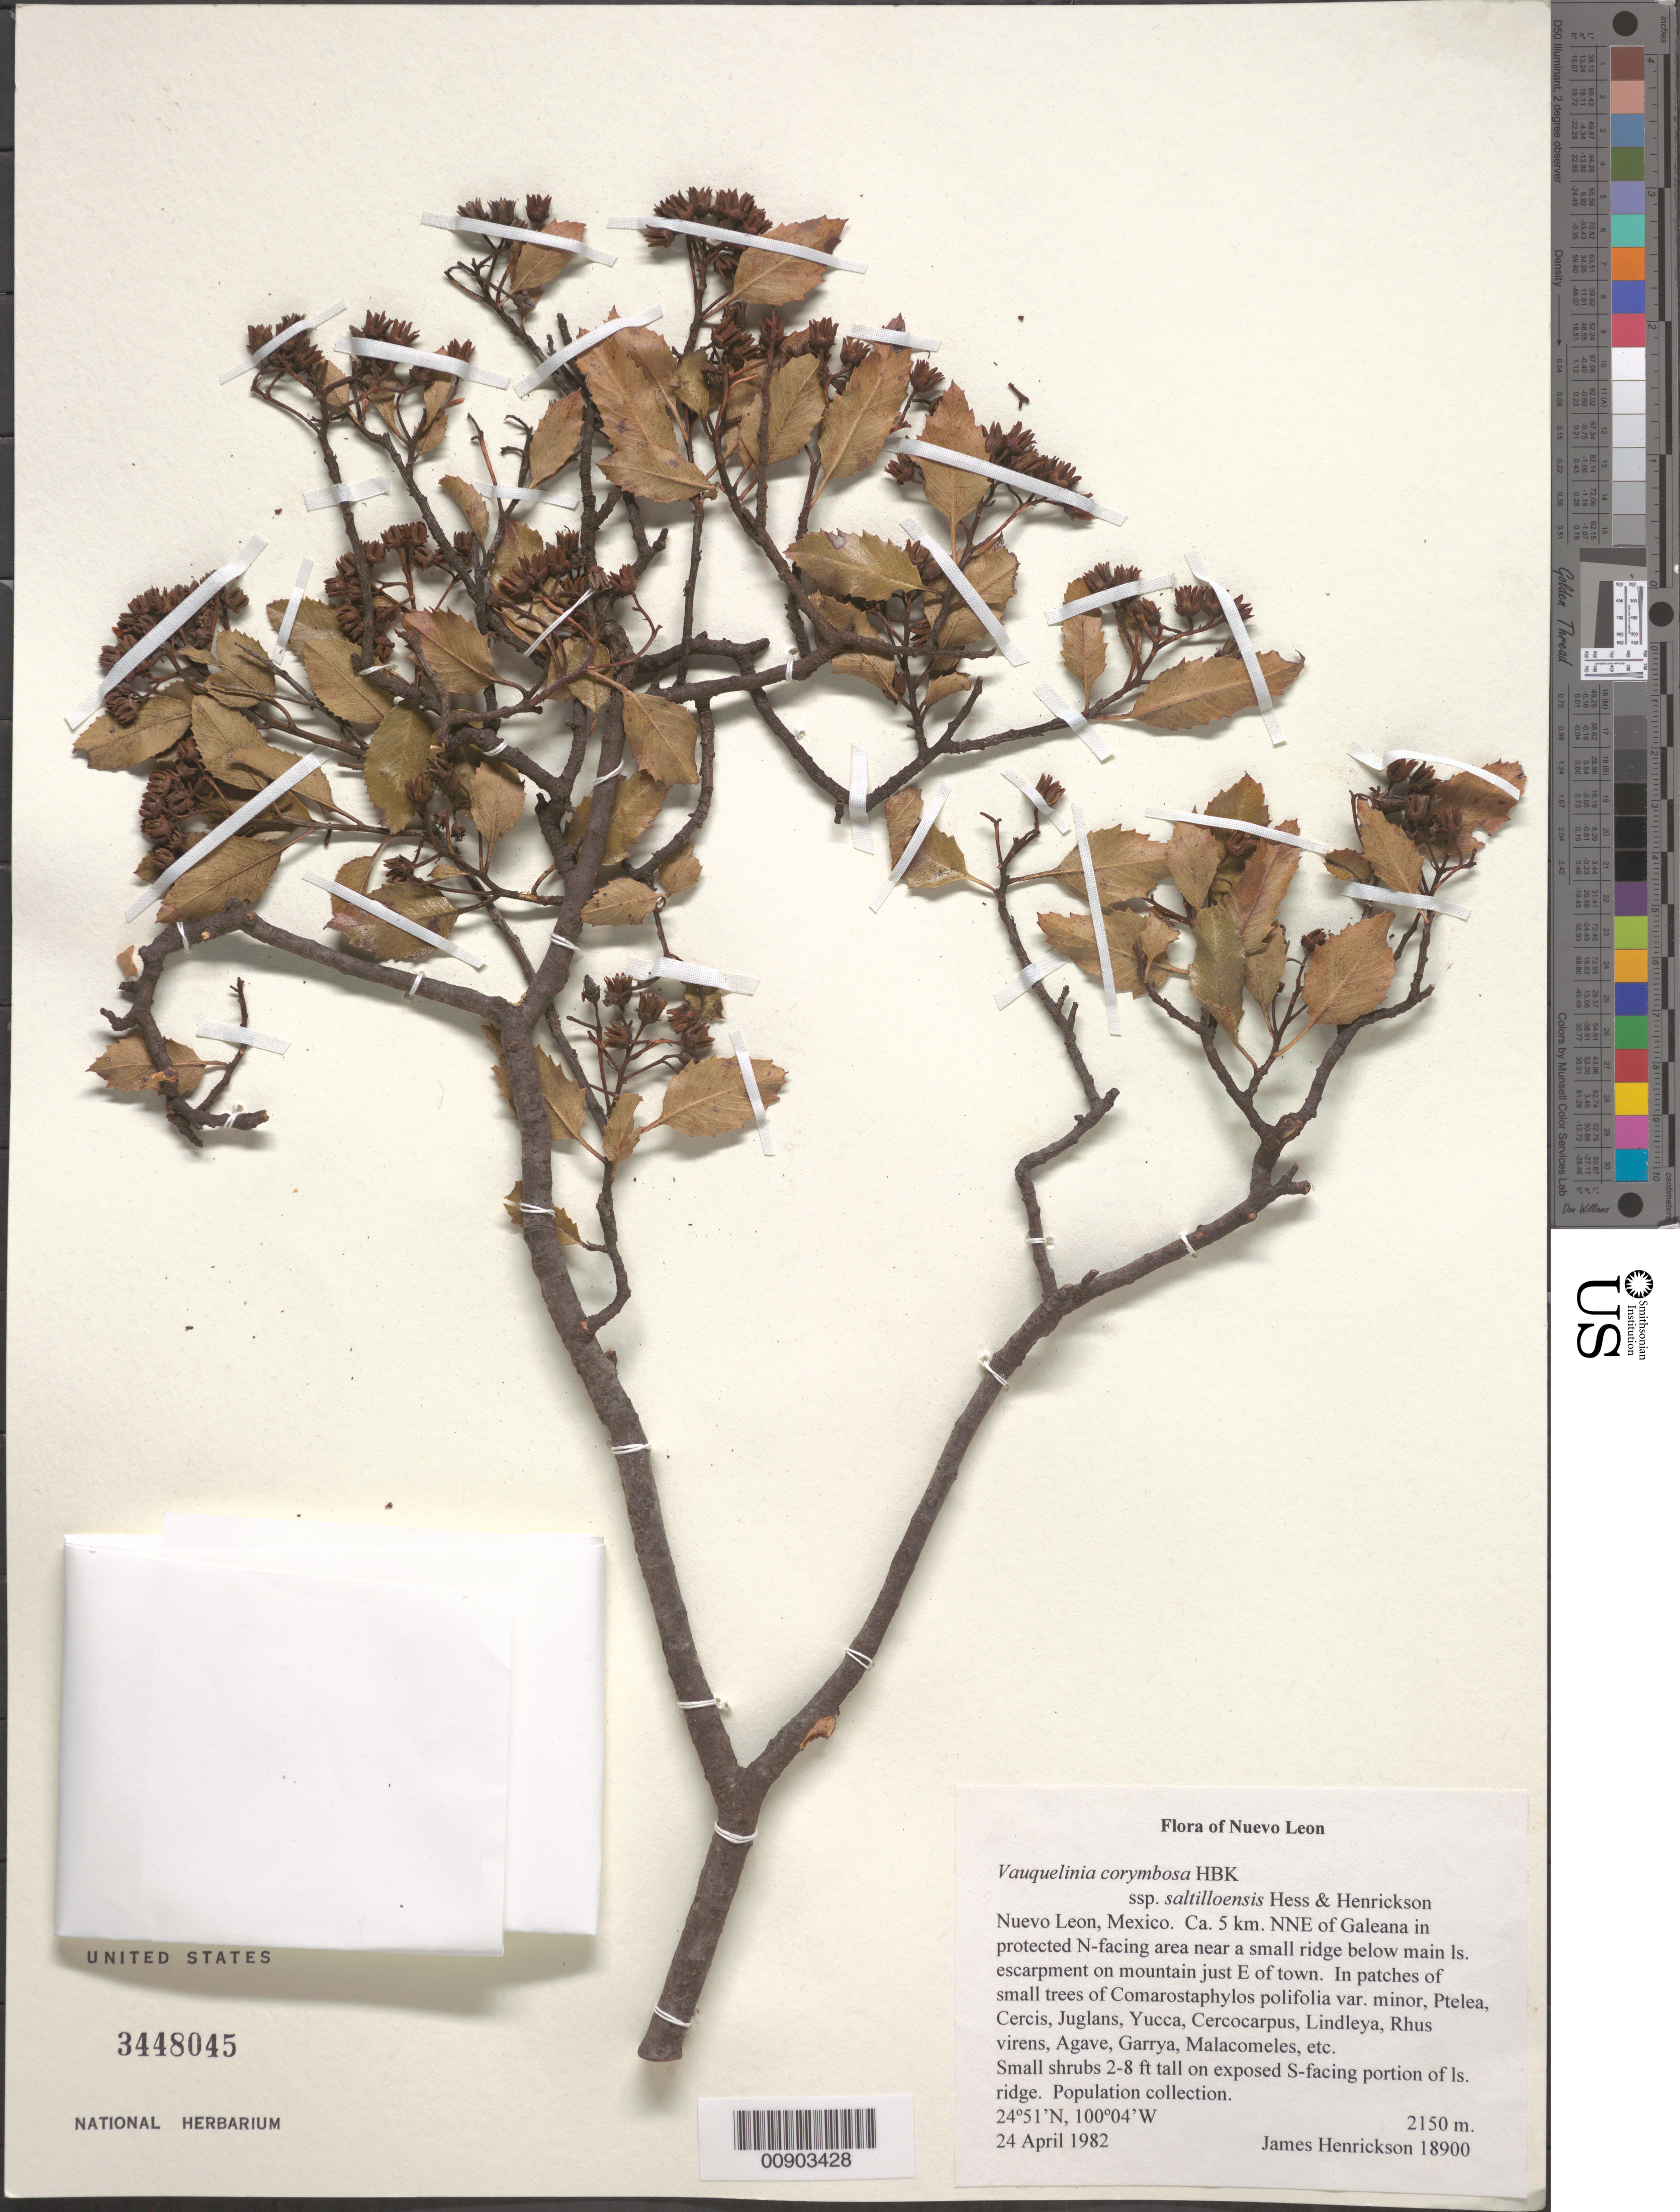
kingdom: Plantae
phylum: Tracheophyta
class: Magnoliopsida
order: Rosales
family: Rosaceae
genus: Vauquelinia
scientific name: Vauquelinia corymbosa subsp. saltilloensis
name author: W.J. Hess & Henrickson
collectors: J. Henrickson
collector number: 18900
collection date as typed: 24 Apr 1982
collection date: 1982-04-24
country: Mexico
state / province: Nuevo León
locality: ca. 5 km. NNE of Galeana in protected N-facing area near small ridge below main Is. escarpment on mountain just E of town.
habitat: On exposed S-facing portion of Is. ridge. In patches of small trees of Comarostaphylos polifolia var. minor, Ptelea, ..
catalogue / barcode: US 3448045